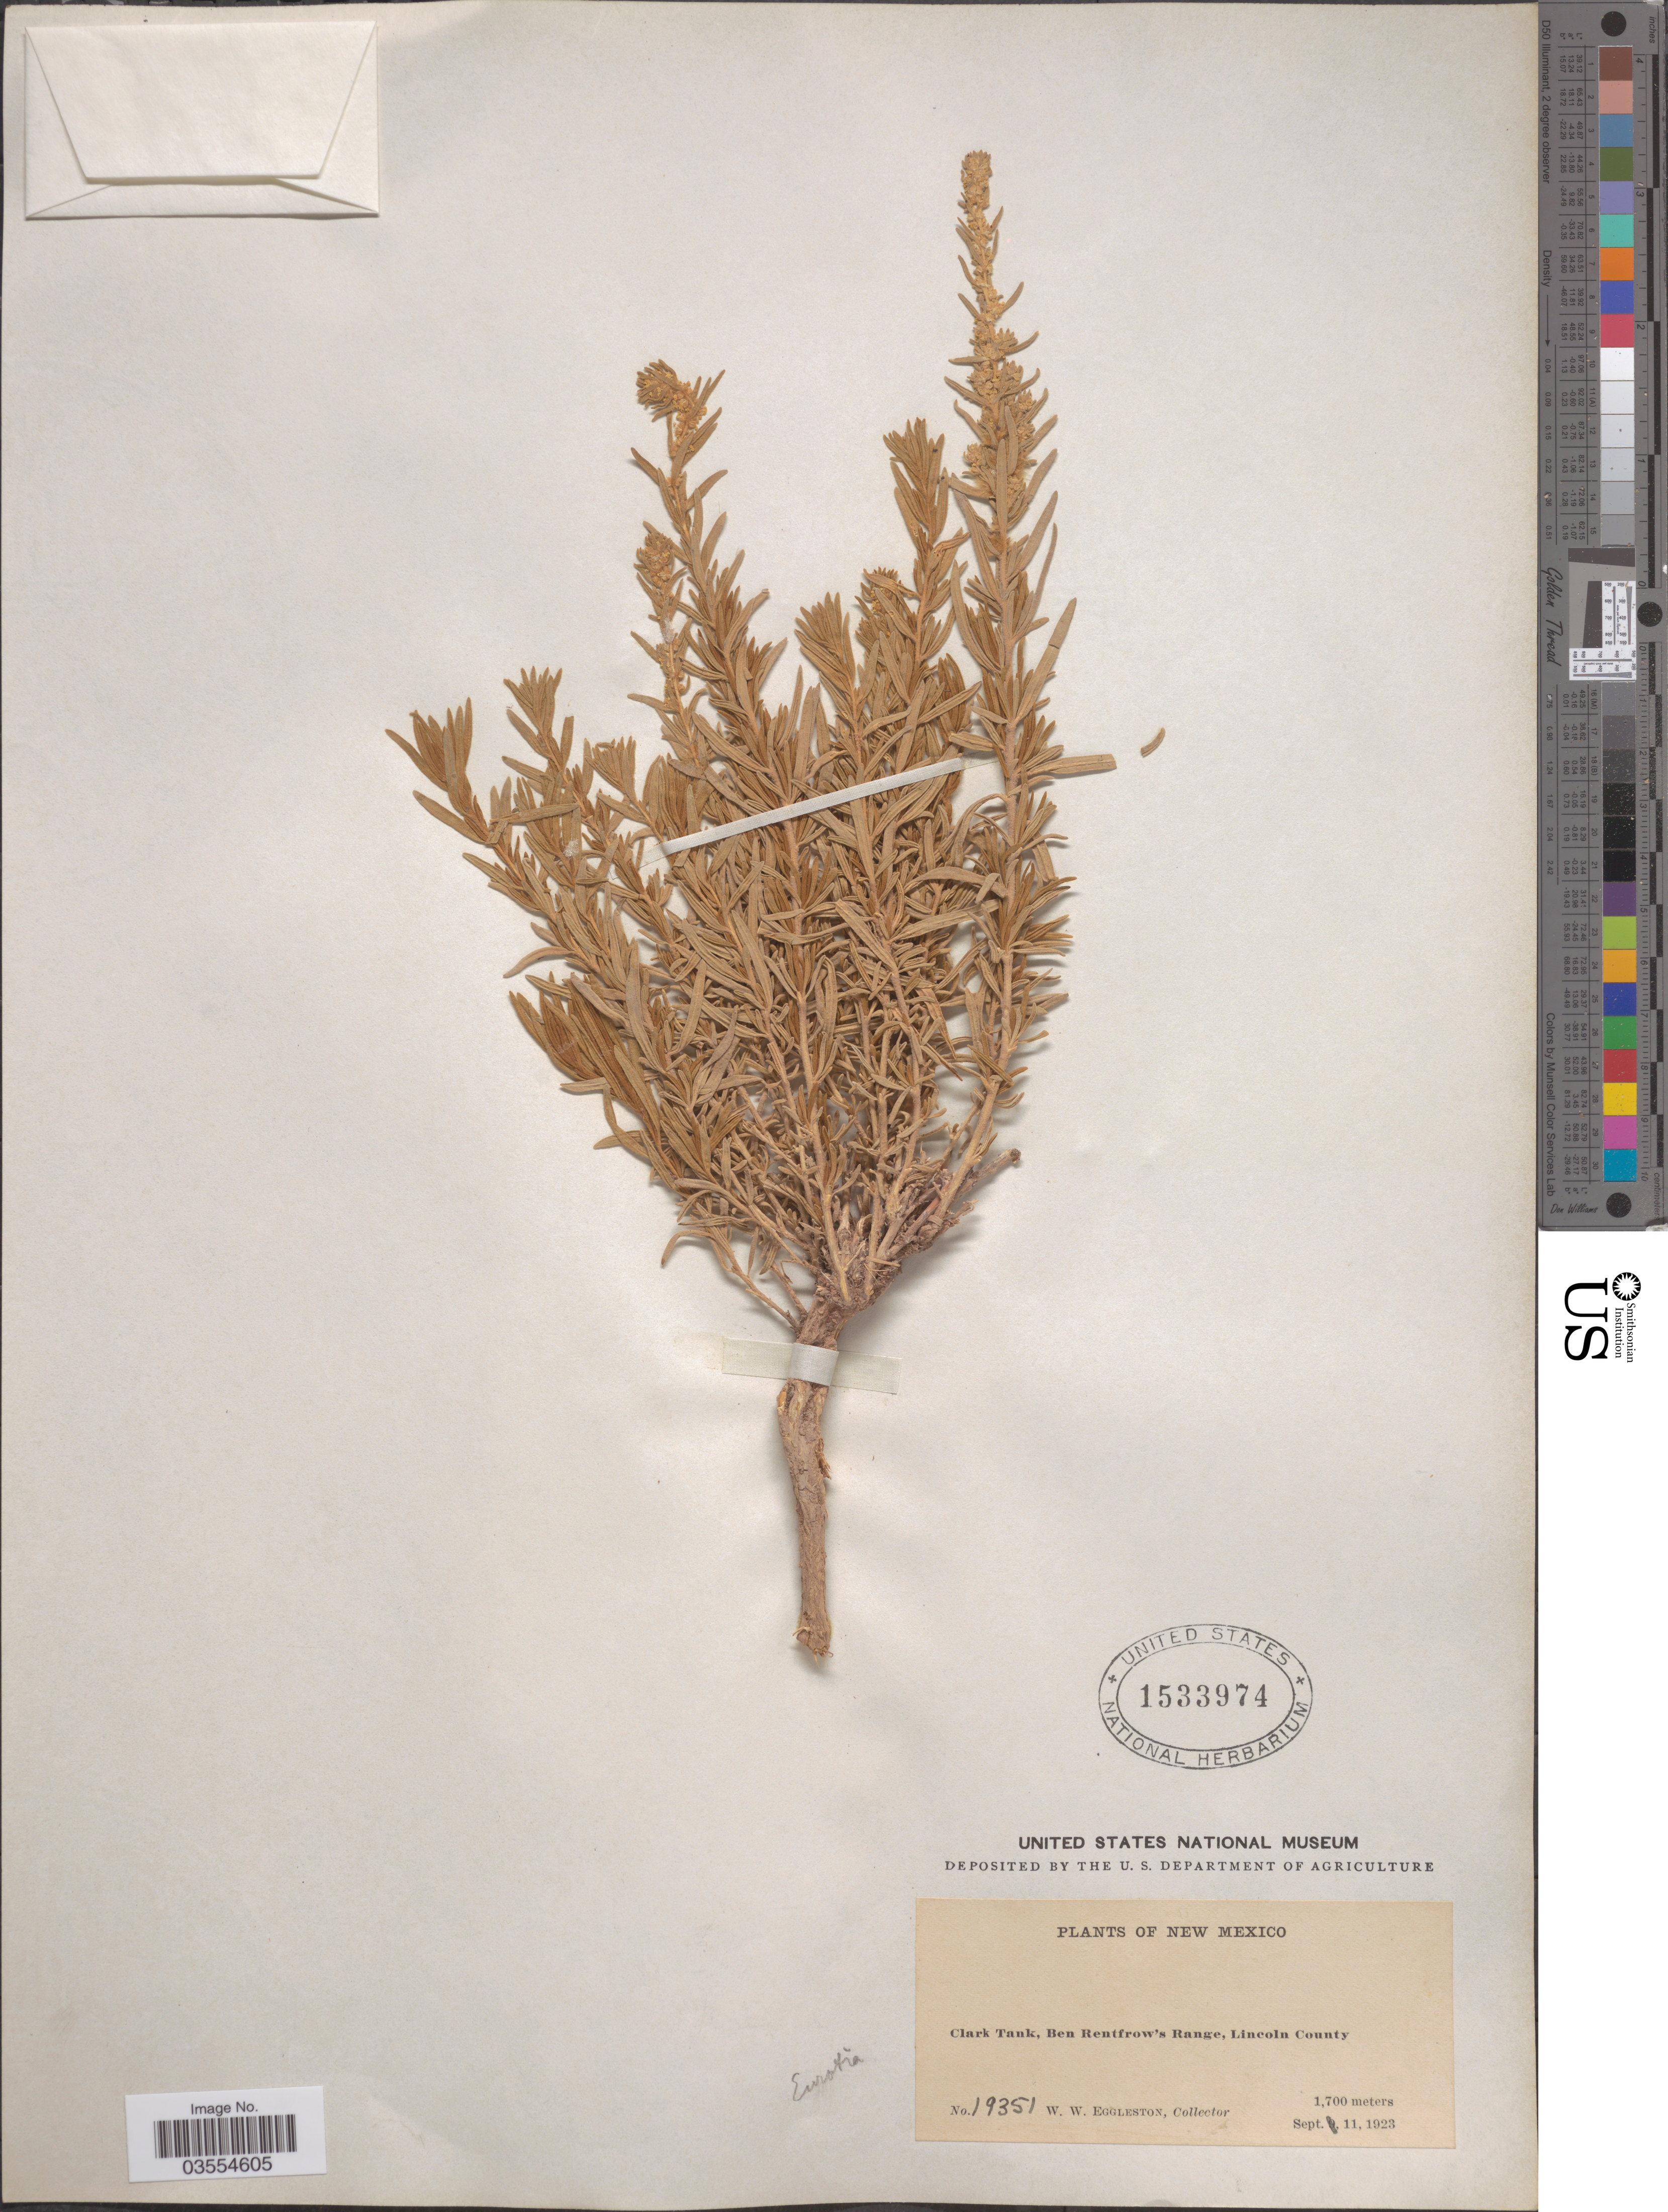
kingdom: Plantae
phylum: Tracheophyta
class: Magnoliopsida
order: Caryophyllales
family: Amaranthaceae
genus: Krascheninnikovia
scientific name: Krascheninnikovia lanata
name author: (Pursh) A. Meeuse & A.Smit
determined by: U.S. National Herbarium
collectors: W. W. Eggleston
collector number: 19351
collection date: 1923-09-11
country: United States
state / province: New Mexico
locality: Clark Tank, Ben Rentfrow's Range, Lincoln County.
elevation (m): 1700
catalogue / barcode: US 1533974